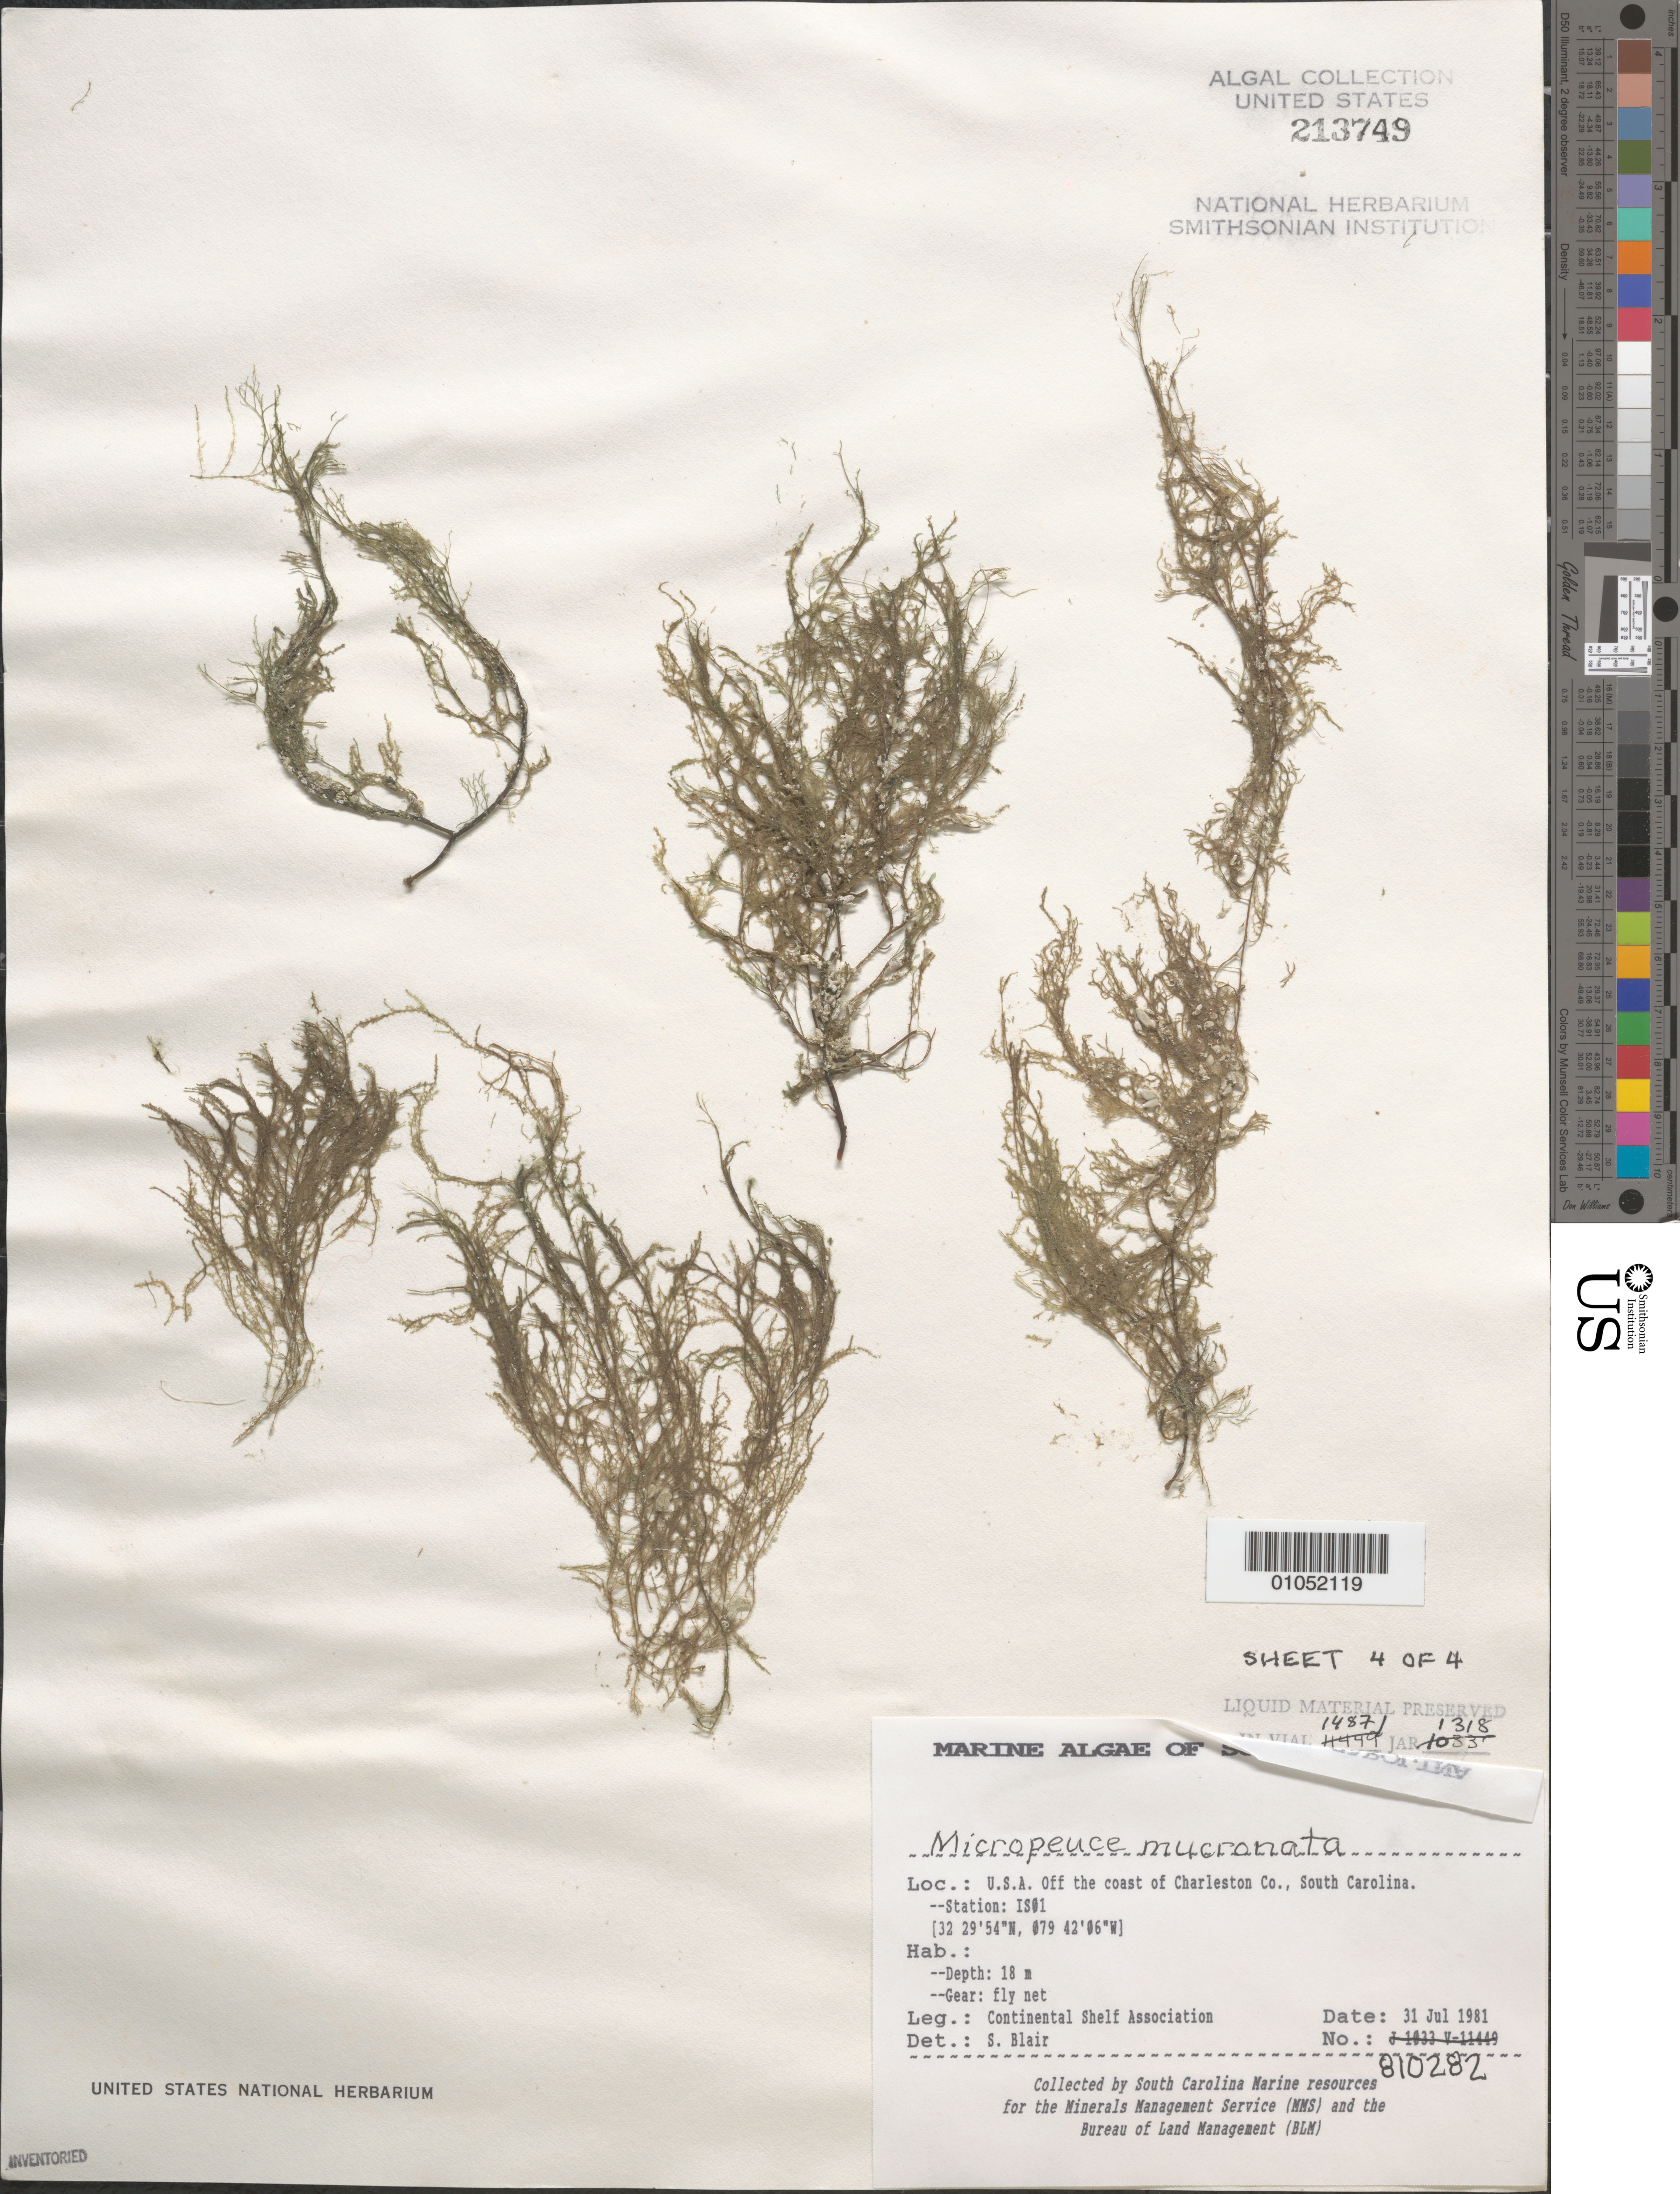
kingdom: Plantae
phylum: Rhodophyta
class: Florideophyceae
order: Ceramiales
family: Rhodomelaceae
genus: Heterodasya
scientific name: Heterodasya mucronata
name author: (Harv.) M.J. Wynne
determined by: Algae name updating Project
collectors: Continental Shelf Associates for the MMS/BLM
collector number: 810282 (Station IS01)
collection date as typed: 31 Jul 1981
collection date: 1981-07-31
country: United States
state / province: South Carolina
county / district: Charleston County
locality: Off the coast of Charleston County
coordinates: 32 29'54" N, 079 42'06" W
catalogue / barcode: US 213749